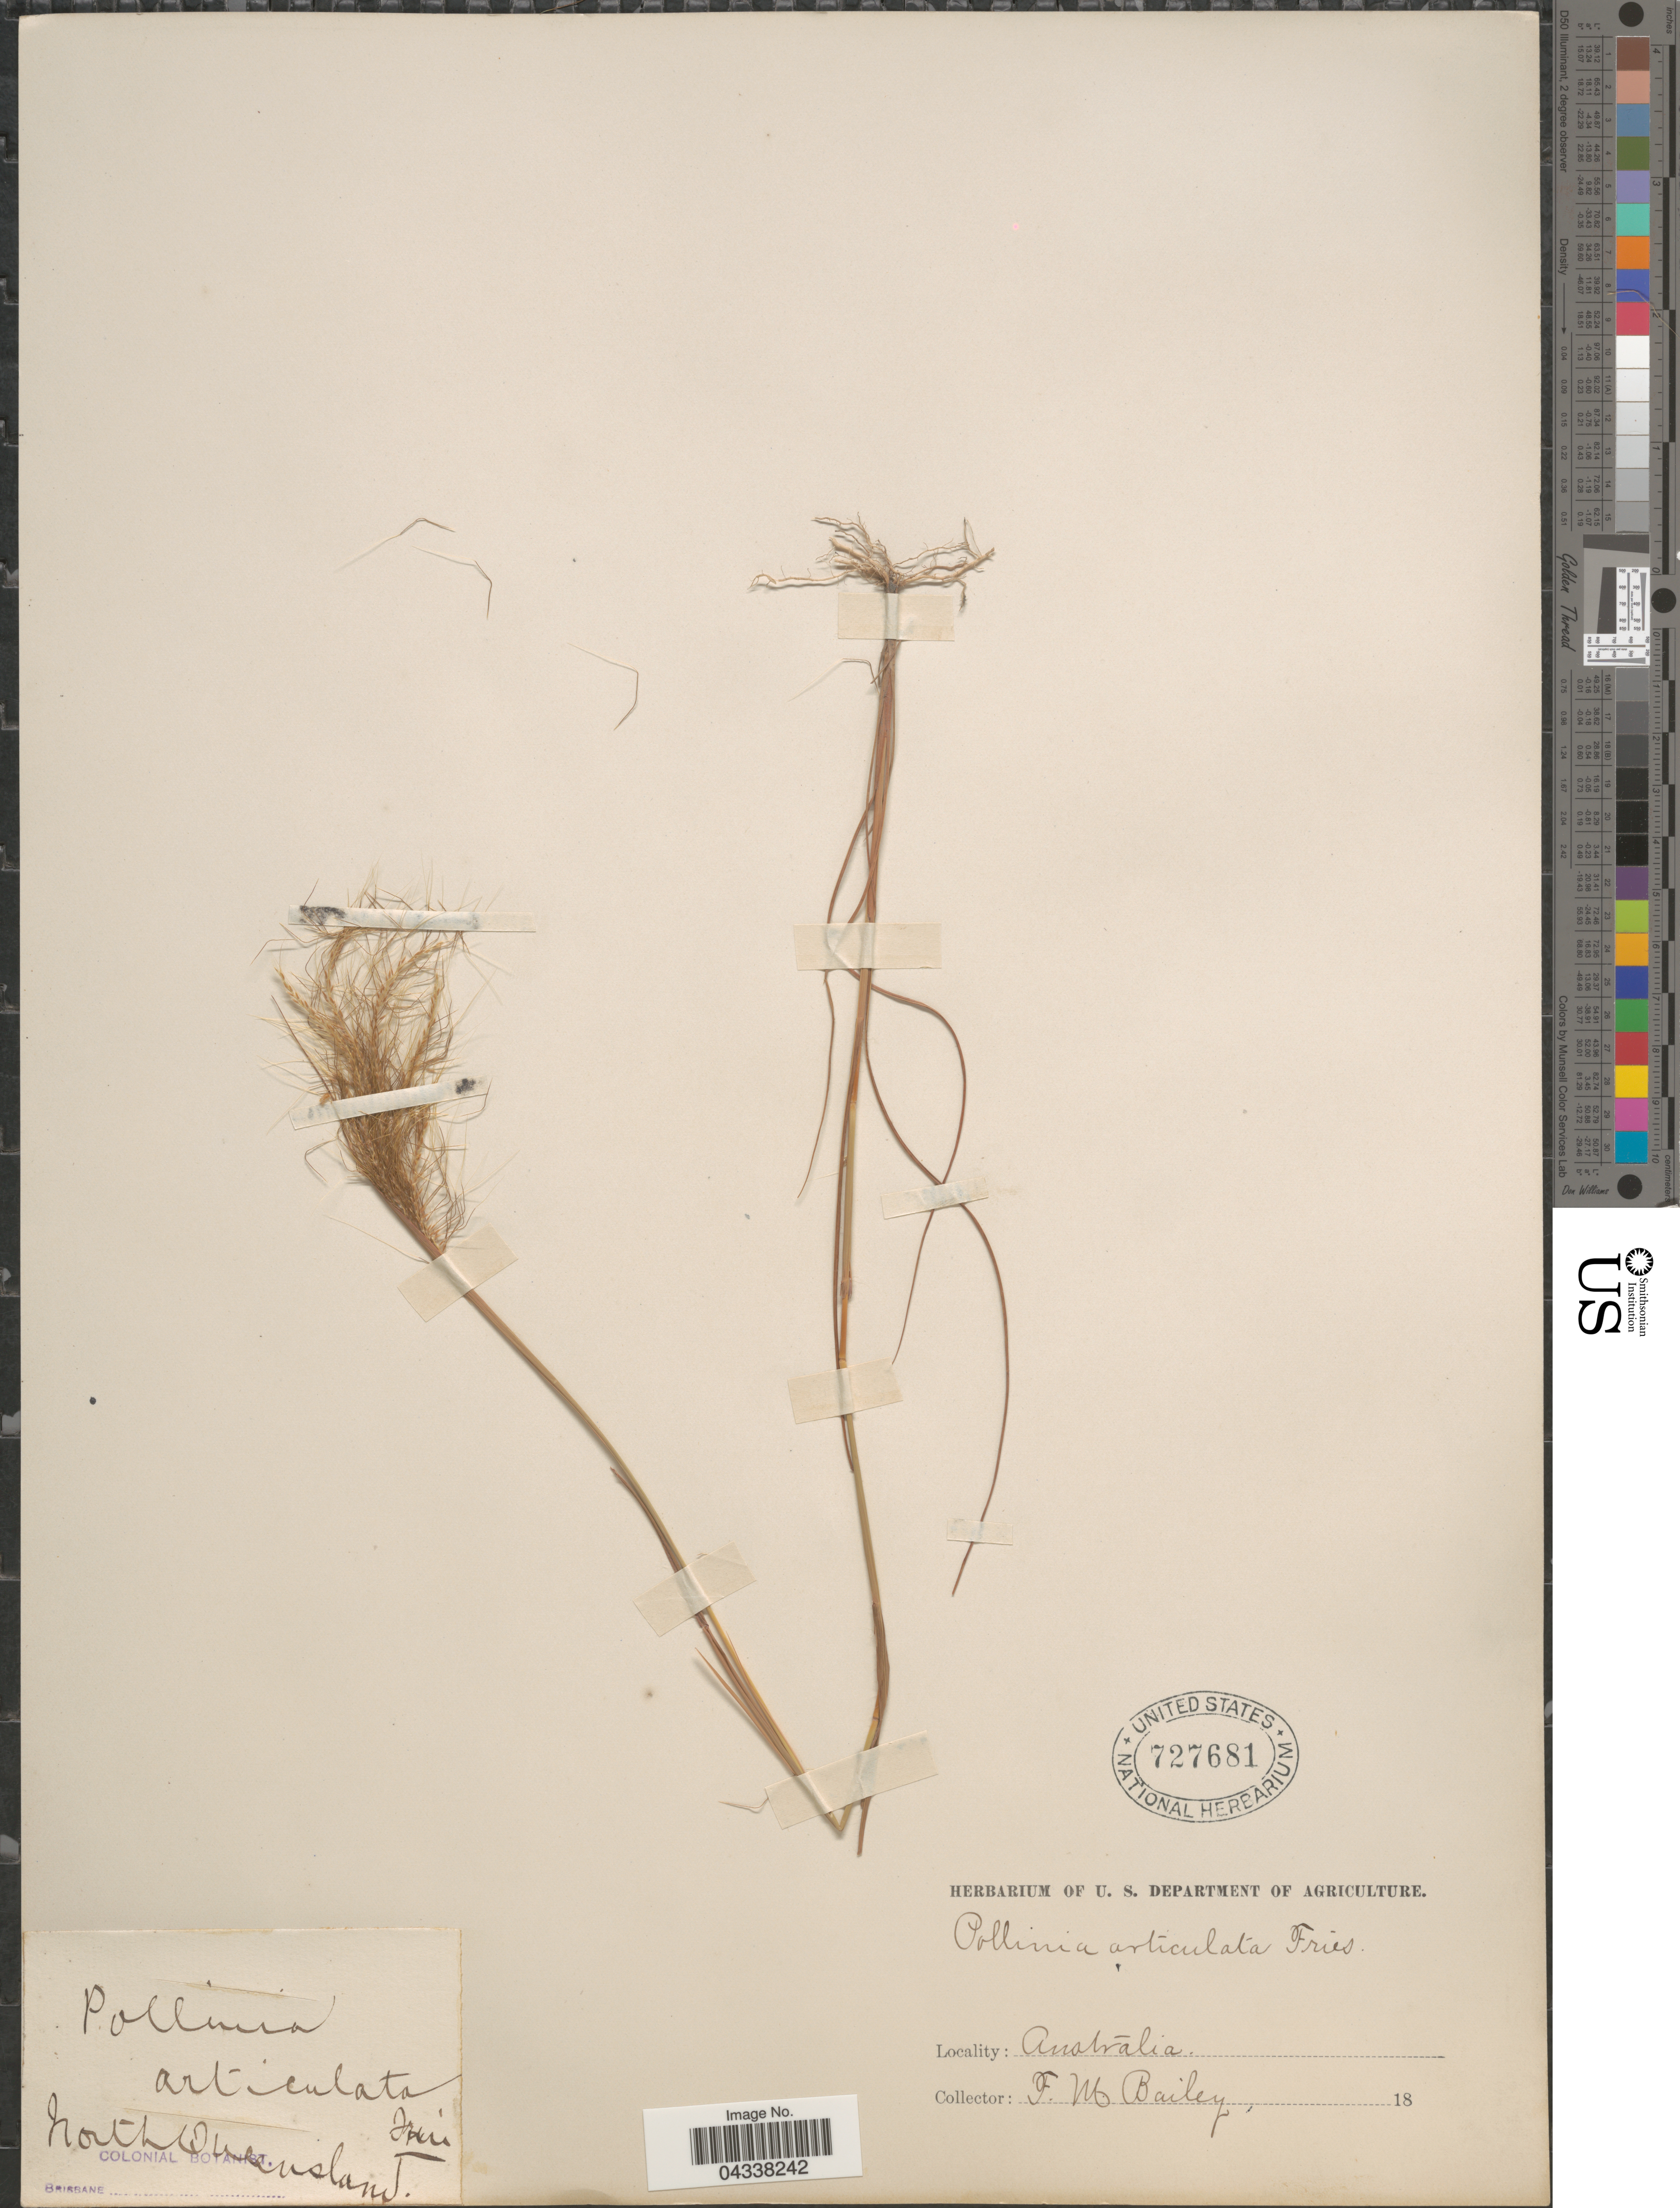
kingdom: Plantae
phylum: Tracheophyta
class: Liliopsida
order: Poales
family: Poaceae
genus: Pseudopogonatherum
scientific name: Pseudopogonatherum contortum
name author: A. Camus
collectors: F. M. Bailey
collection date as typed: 18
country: Australia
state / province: Queensland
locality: North Queensland.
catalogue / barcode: US 727681